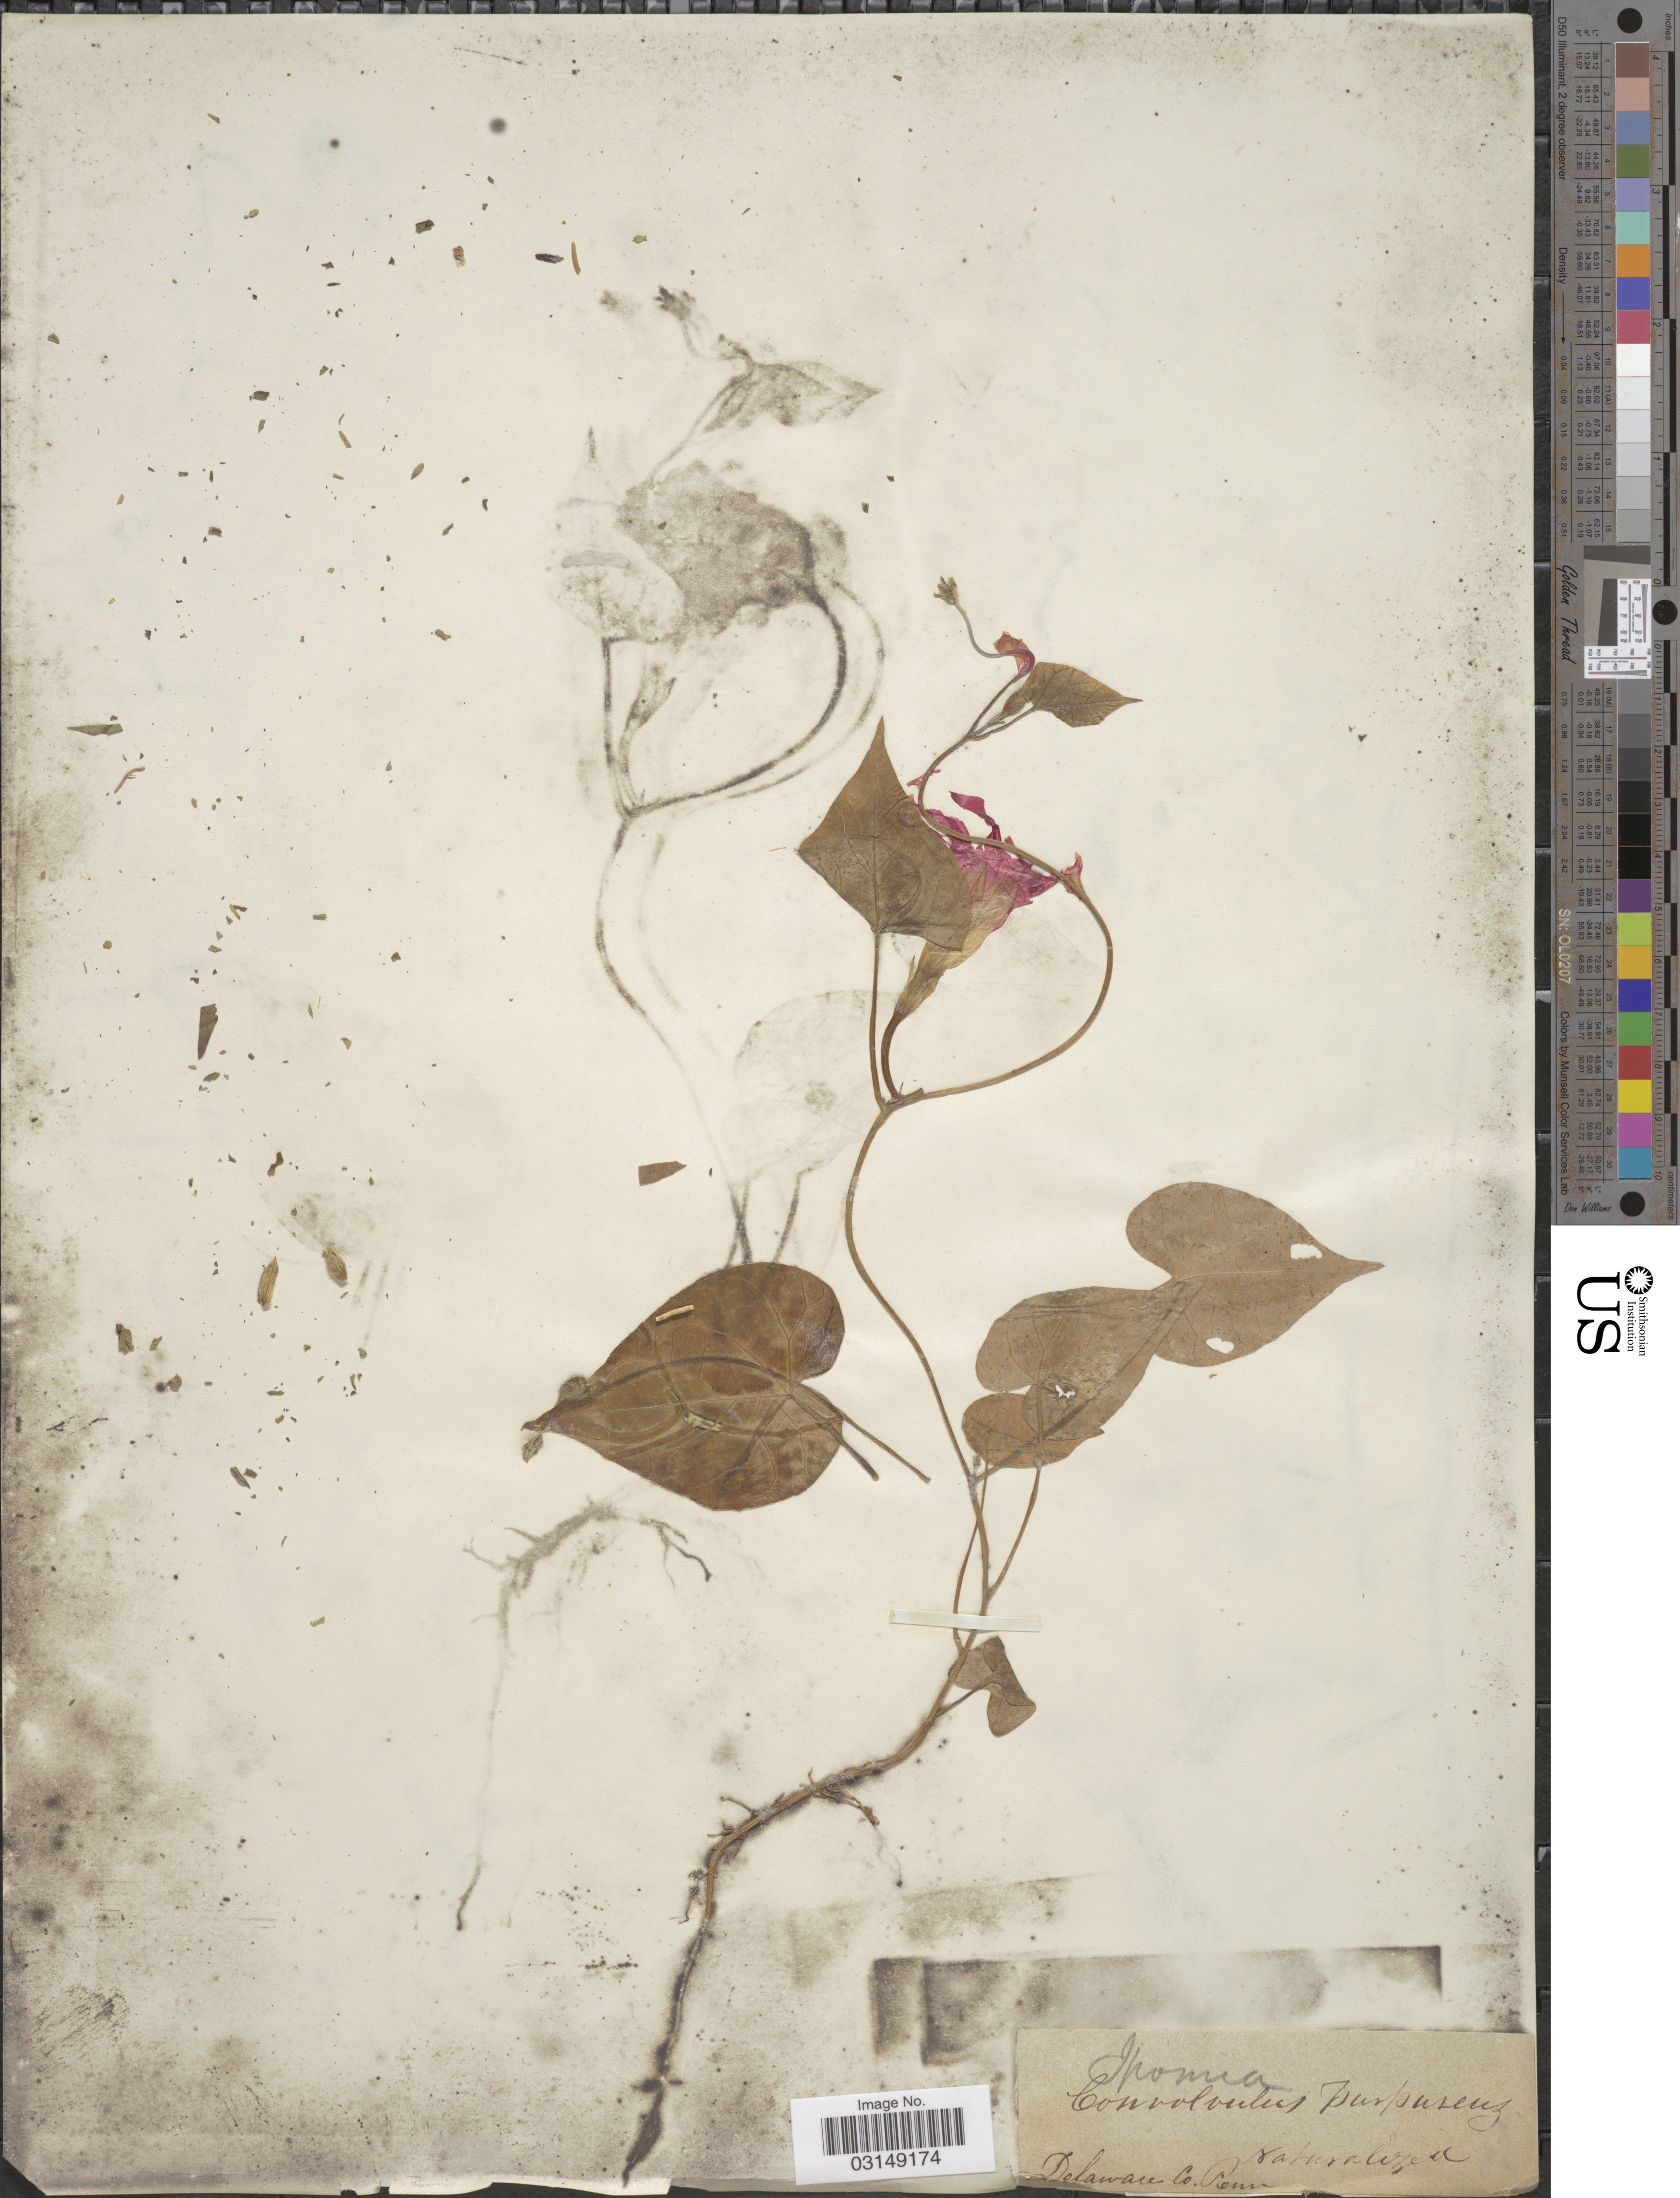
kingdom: Plantae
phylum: Tracheophyta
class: Magnoliopsida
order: Solanales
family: Convolvulaceae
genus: Ipomoea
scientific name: Ipomoea purpurea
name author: (L.) Roth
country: United States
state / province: Pennsylvania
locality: Delaware Co. Penn.